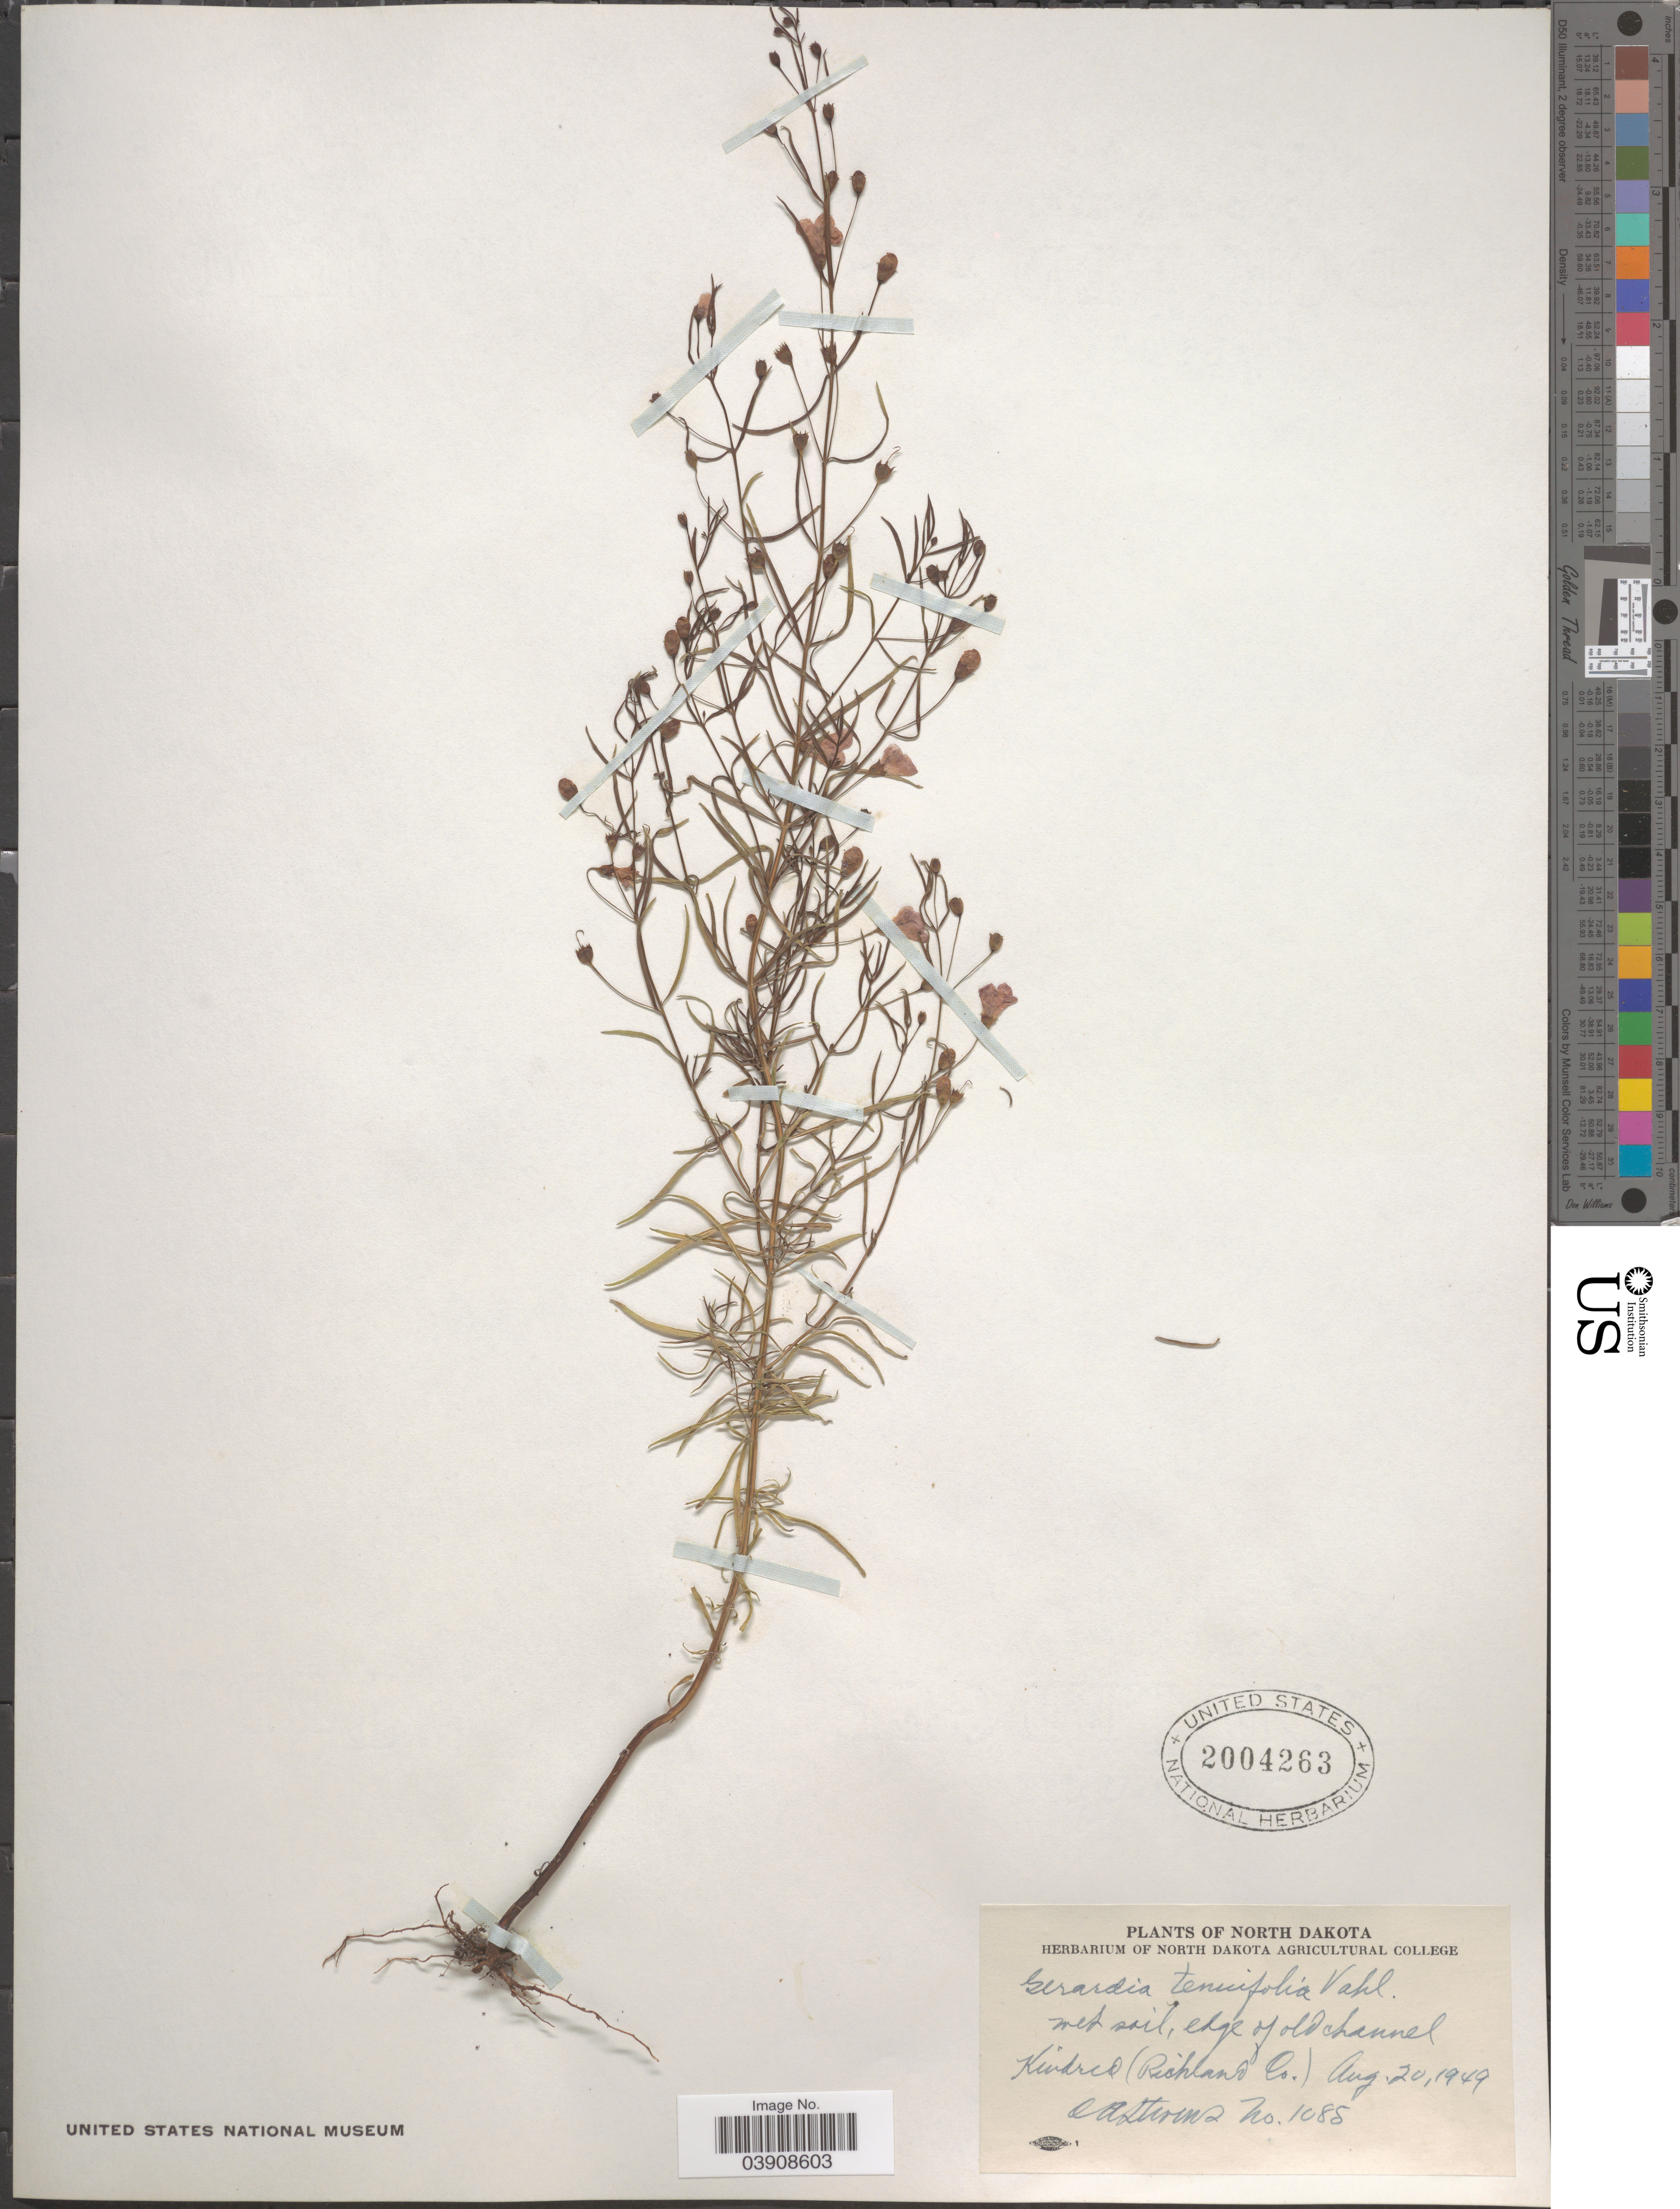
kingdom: Plantae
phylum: Tracheophyta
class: Magnoliopsida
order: Lamiales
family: Orobanchaceae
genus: Agalinis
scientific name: Agalinis tenuifolia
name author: (Vahl) Raf.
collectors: O. A. Stevens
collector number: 1085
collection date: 1949-08-20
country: United States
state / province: North Dakota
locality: Edge of old channel. Kindred (Richland Co.).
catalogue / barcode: US 2004263